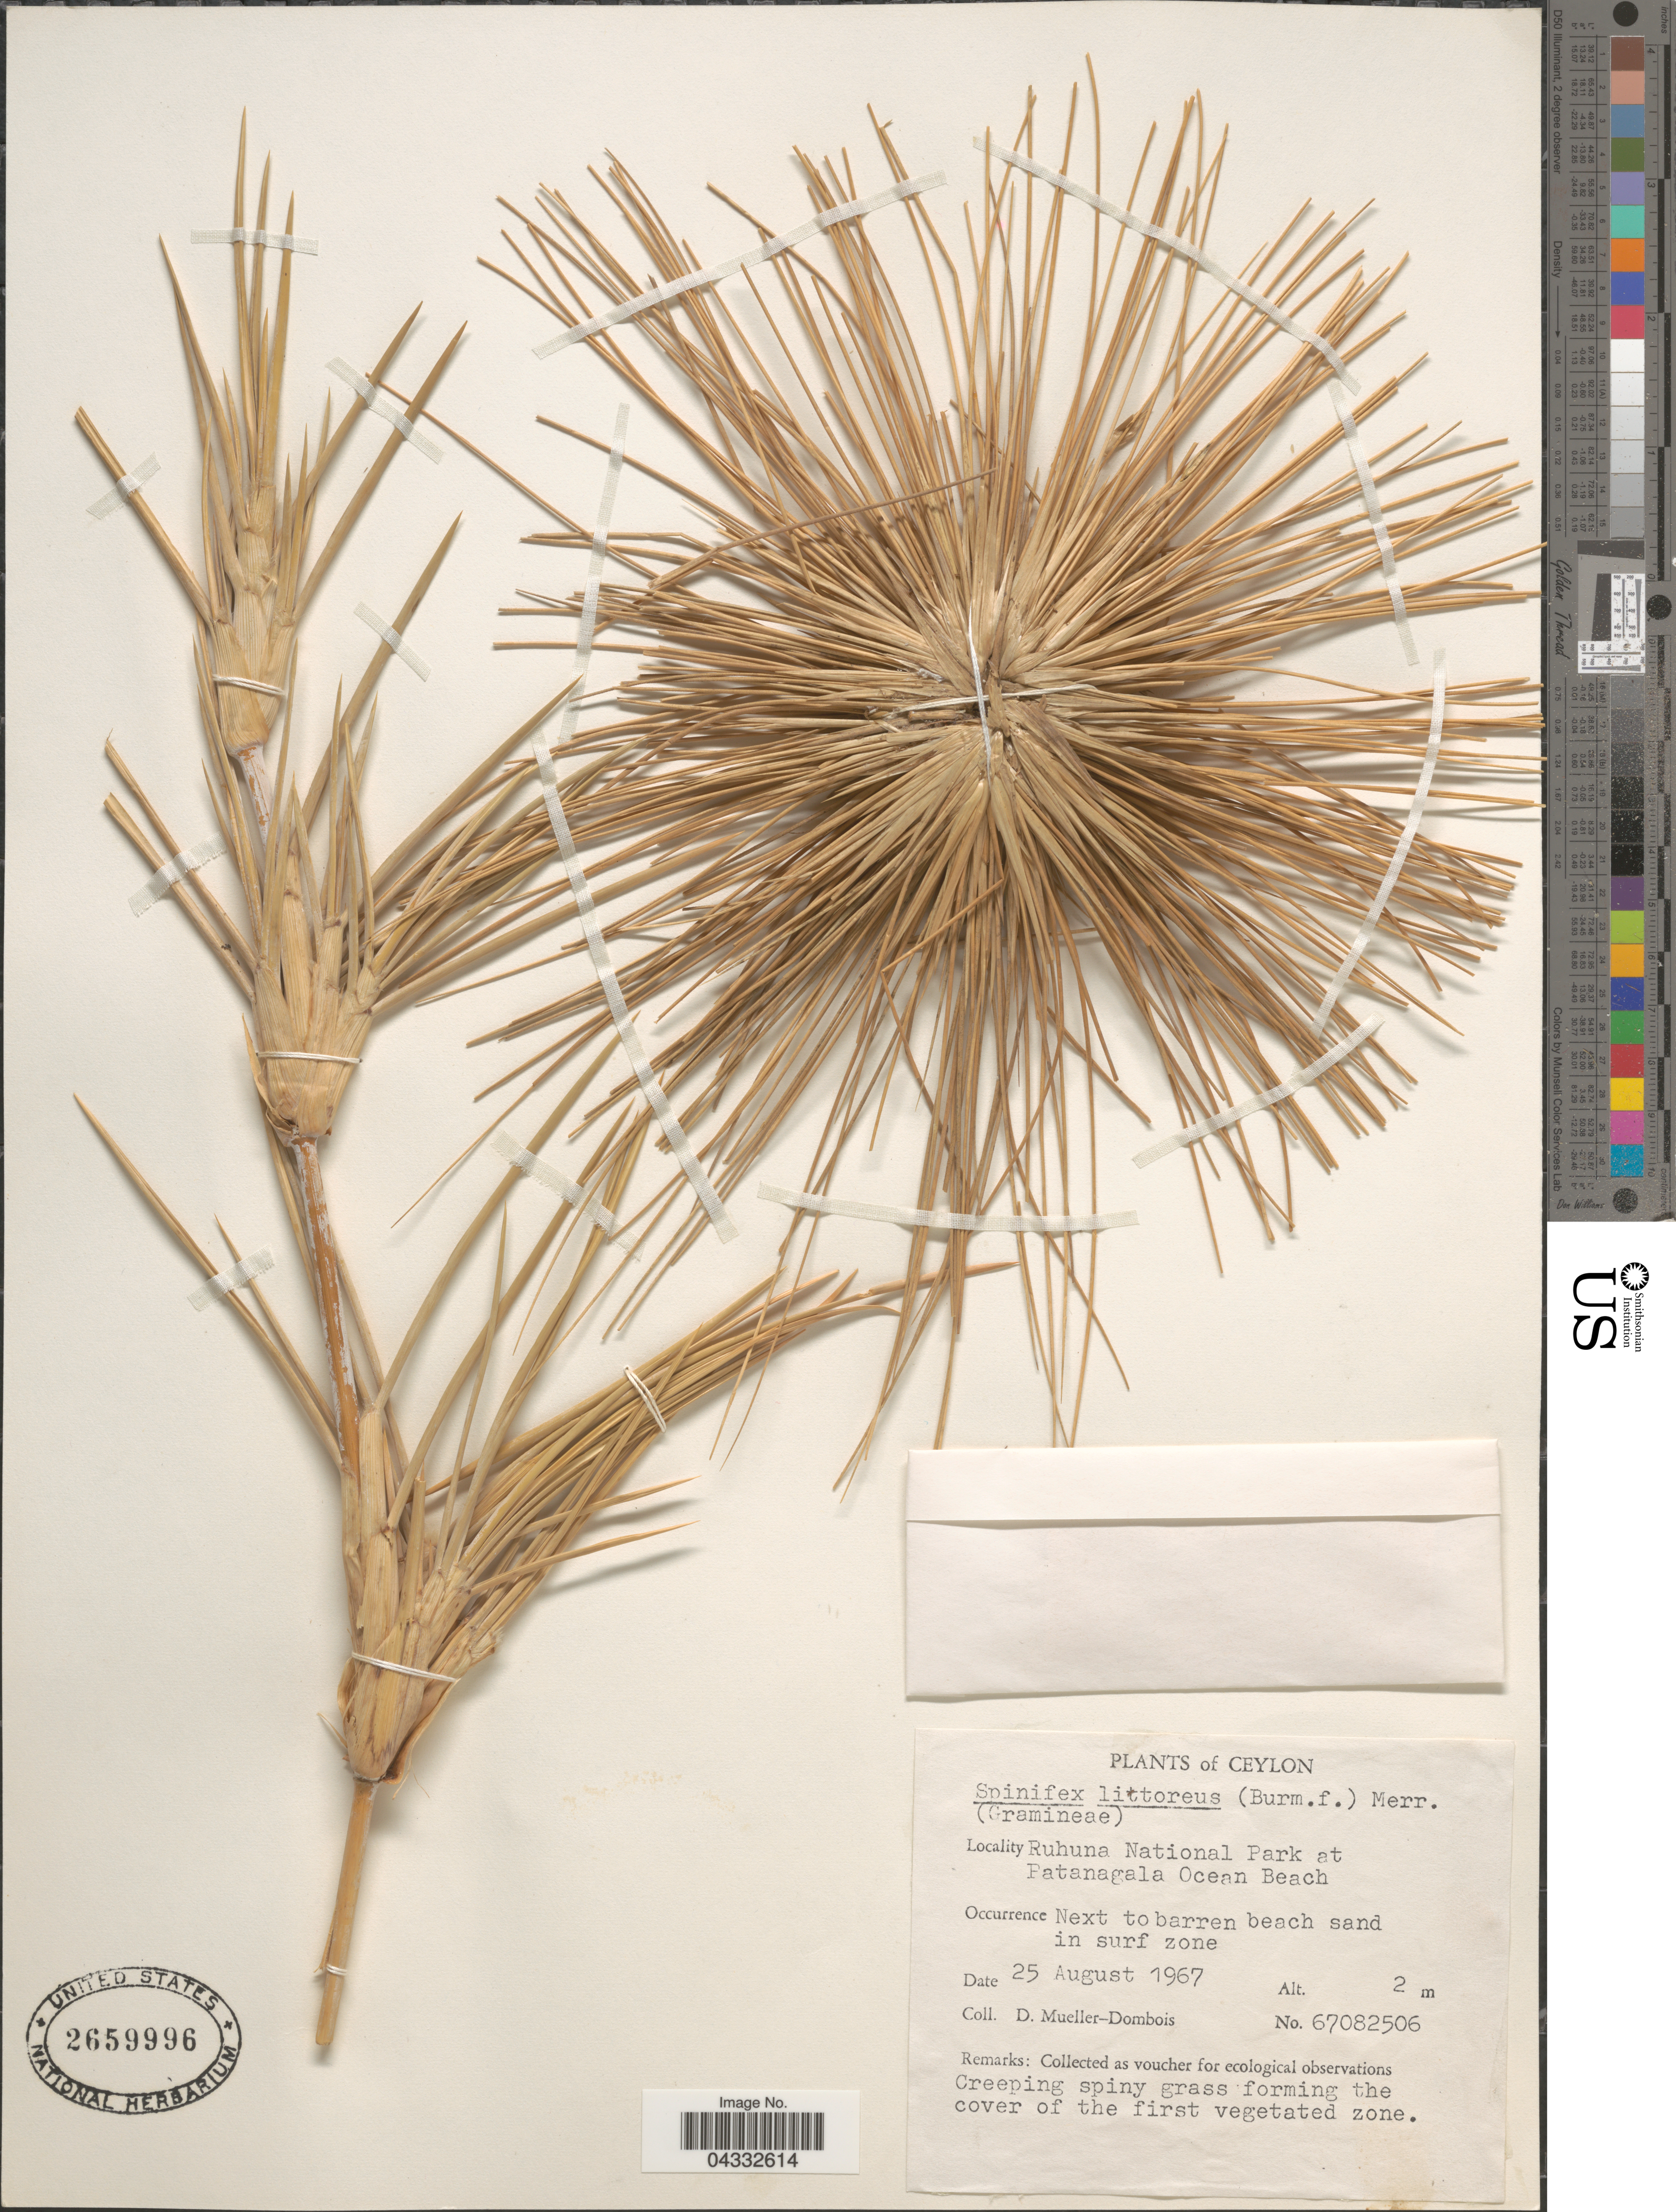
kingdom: Plantae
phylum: Tracheophyta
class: Liliopsida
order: Poales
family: Poaceae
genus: Spinifex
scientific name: Spinifex littoreus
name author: (Burm. f.) Merr.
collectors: D. Mueller-Dombois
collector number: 67082506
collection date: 1967-08-25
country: Sri Lanka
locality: Ceylon. Ruhuna National Park at Patanagala Ocean Beach.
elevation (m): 2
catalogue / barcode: US 2659996